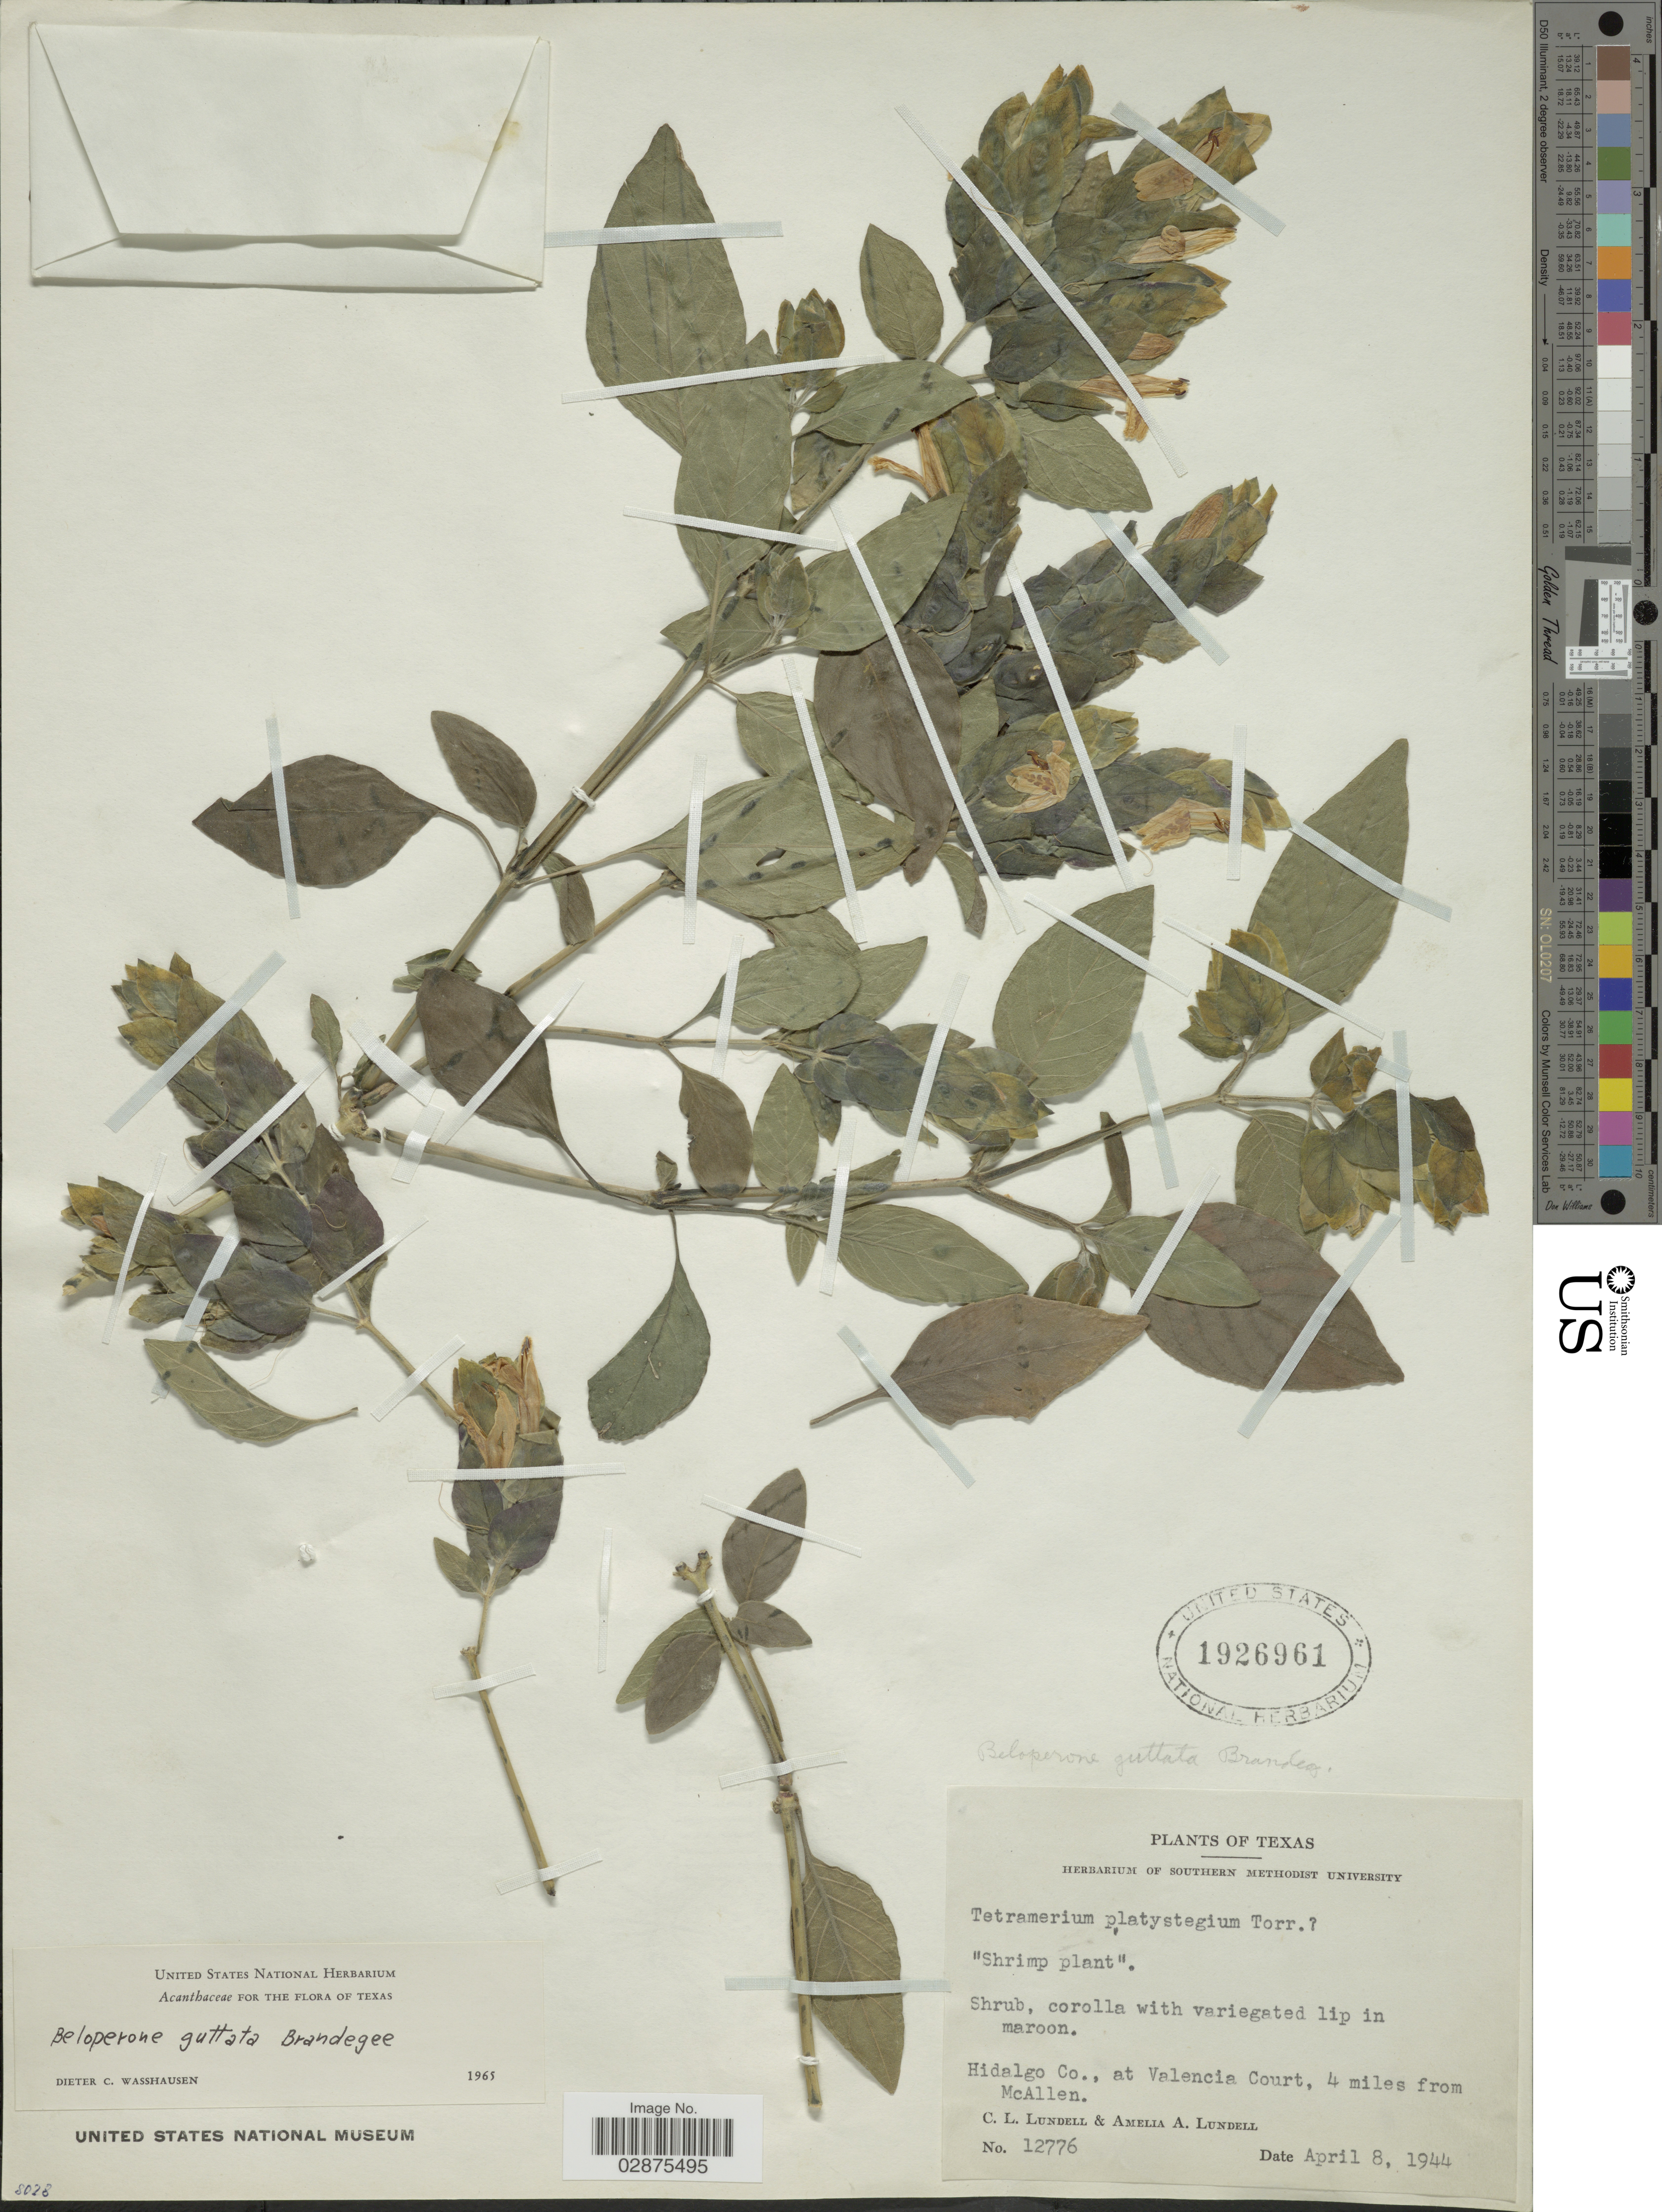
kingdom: Plantae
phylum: Tracheophyta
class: Magnoliopsida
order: Lamiales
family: Acanthaceae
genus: Justicia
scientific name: Justicia brandegeana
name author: Wassh. & L.B. Sm.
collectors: C. L. Lundell & A. A. Lundell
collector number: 12776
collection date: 1944-04-08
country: United States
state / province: Texas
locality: Hidalgo Co., at Valencia Court, 4 miles from McAllen.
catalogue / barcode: US 1926961